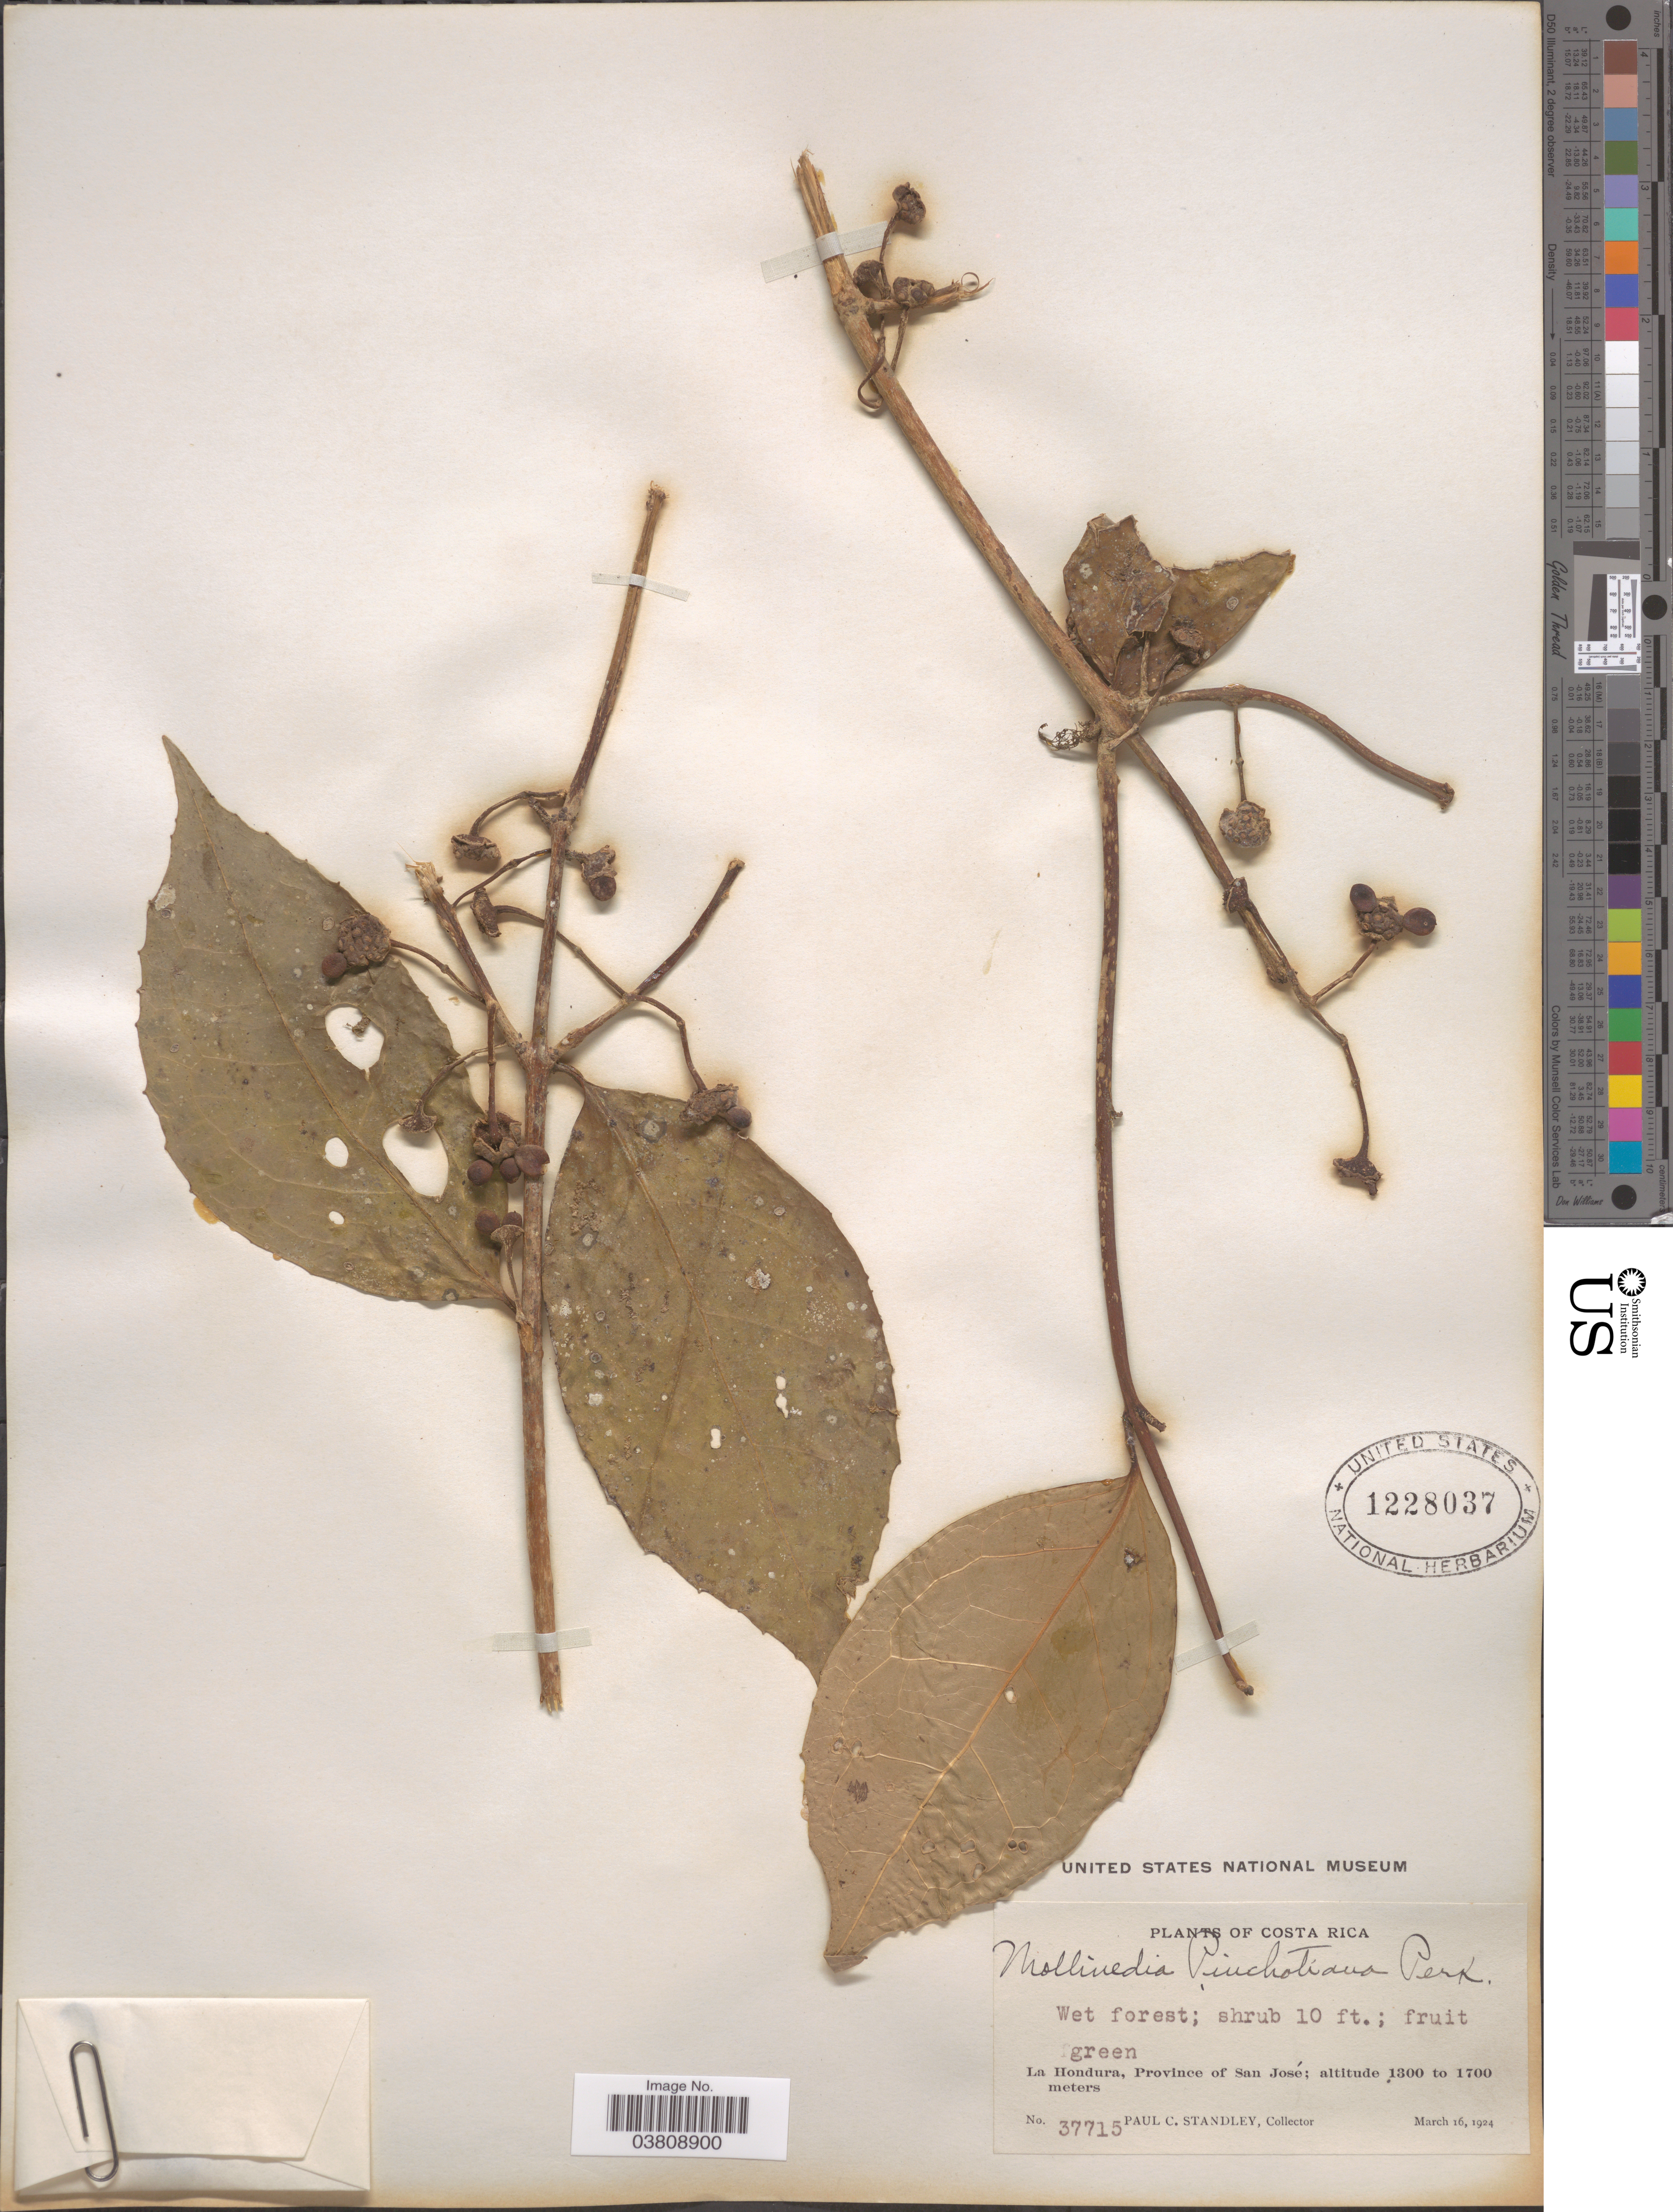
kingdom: Plantae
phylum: Tracheophyta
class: Magnoliopsida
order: Laurales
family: Monimiaceae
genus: Mollinedia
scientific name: Mollinedia pinchotiana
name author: Perkins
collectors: P. C. Standley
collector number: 37715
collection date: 1924-03-16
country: Costa Rica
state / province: San José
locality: La Hondura.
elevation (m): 1300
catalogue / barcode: US 1228037